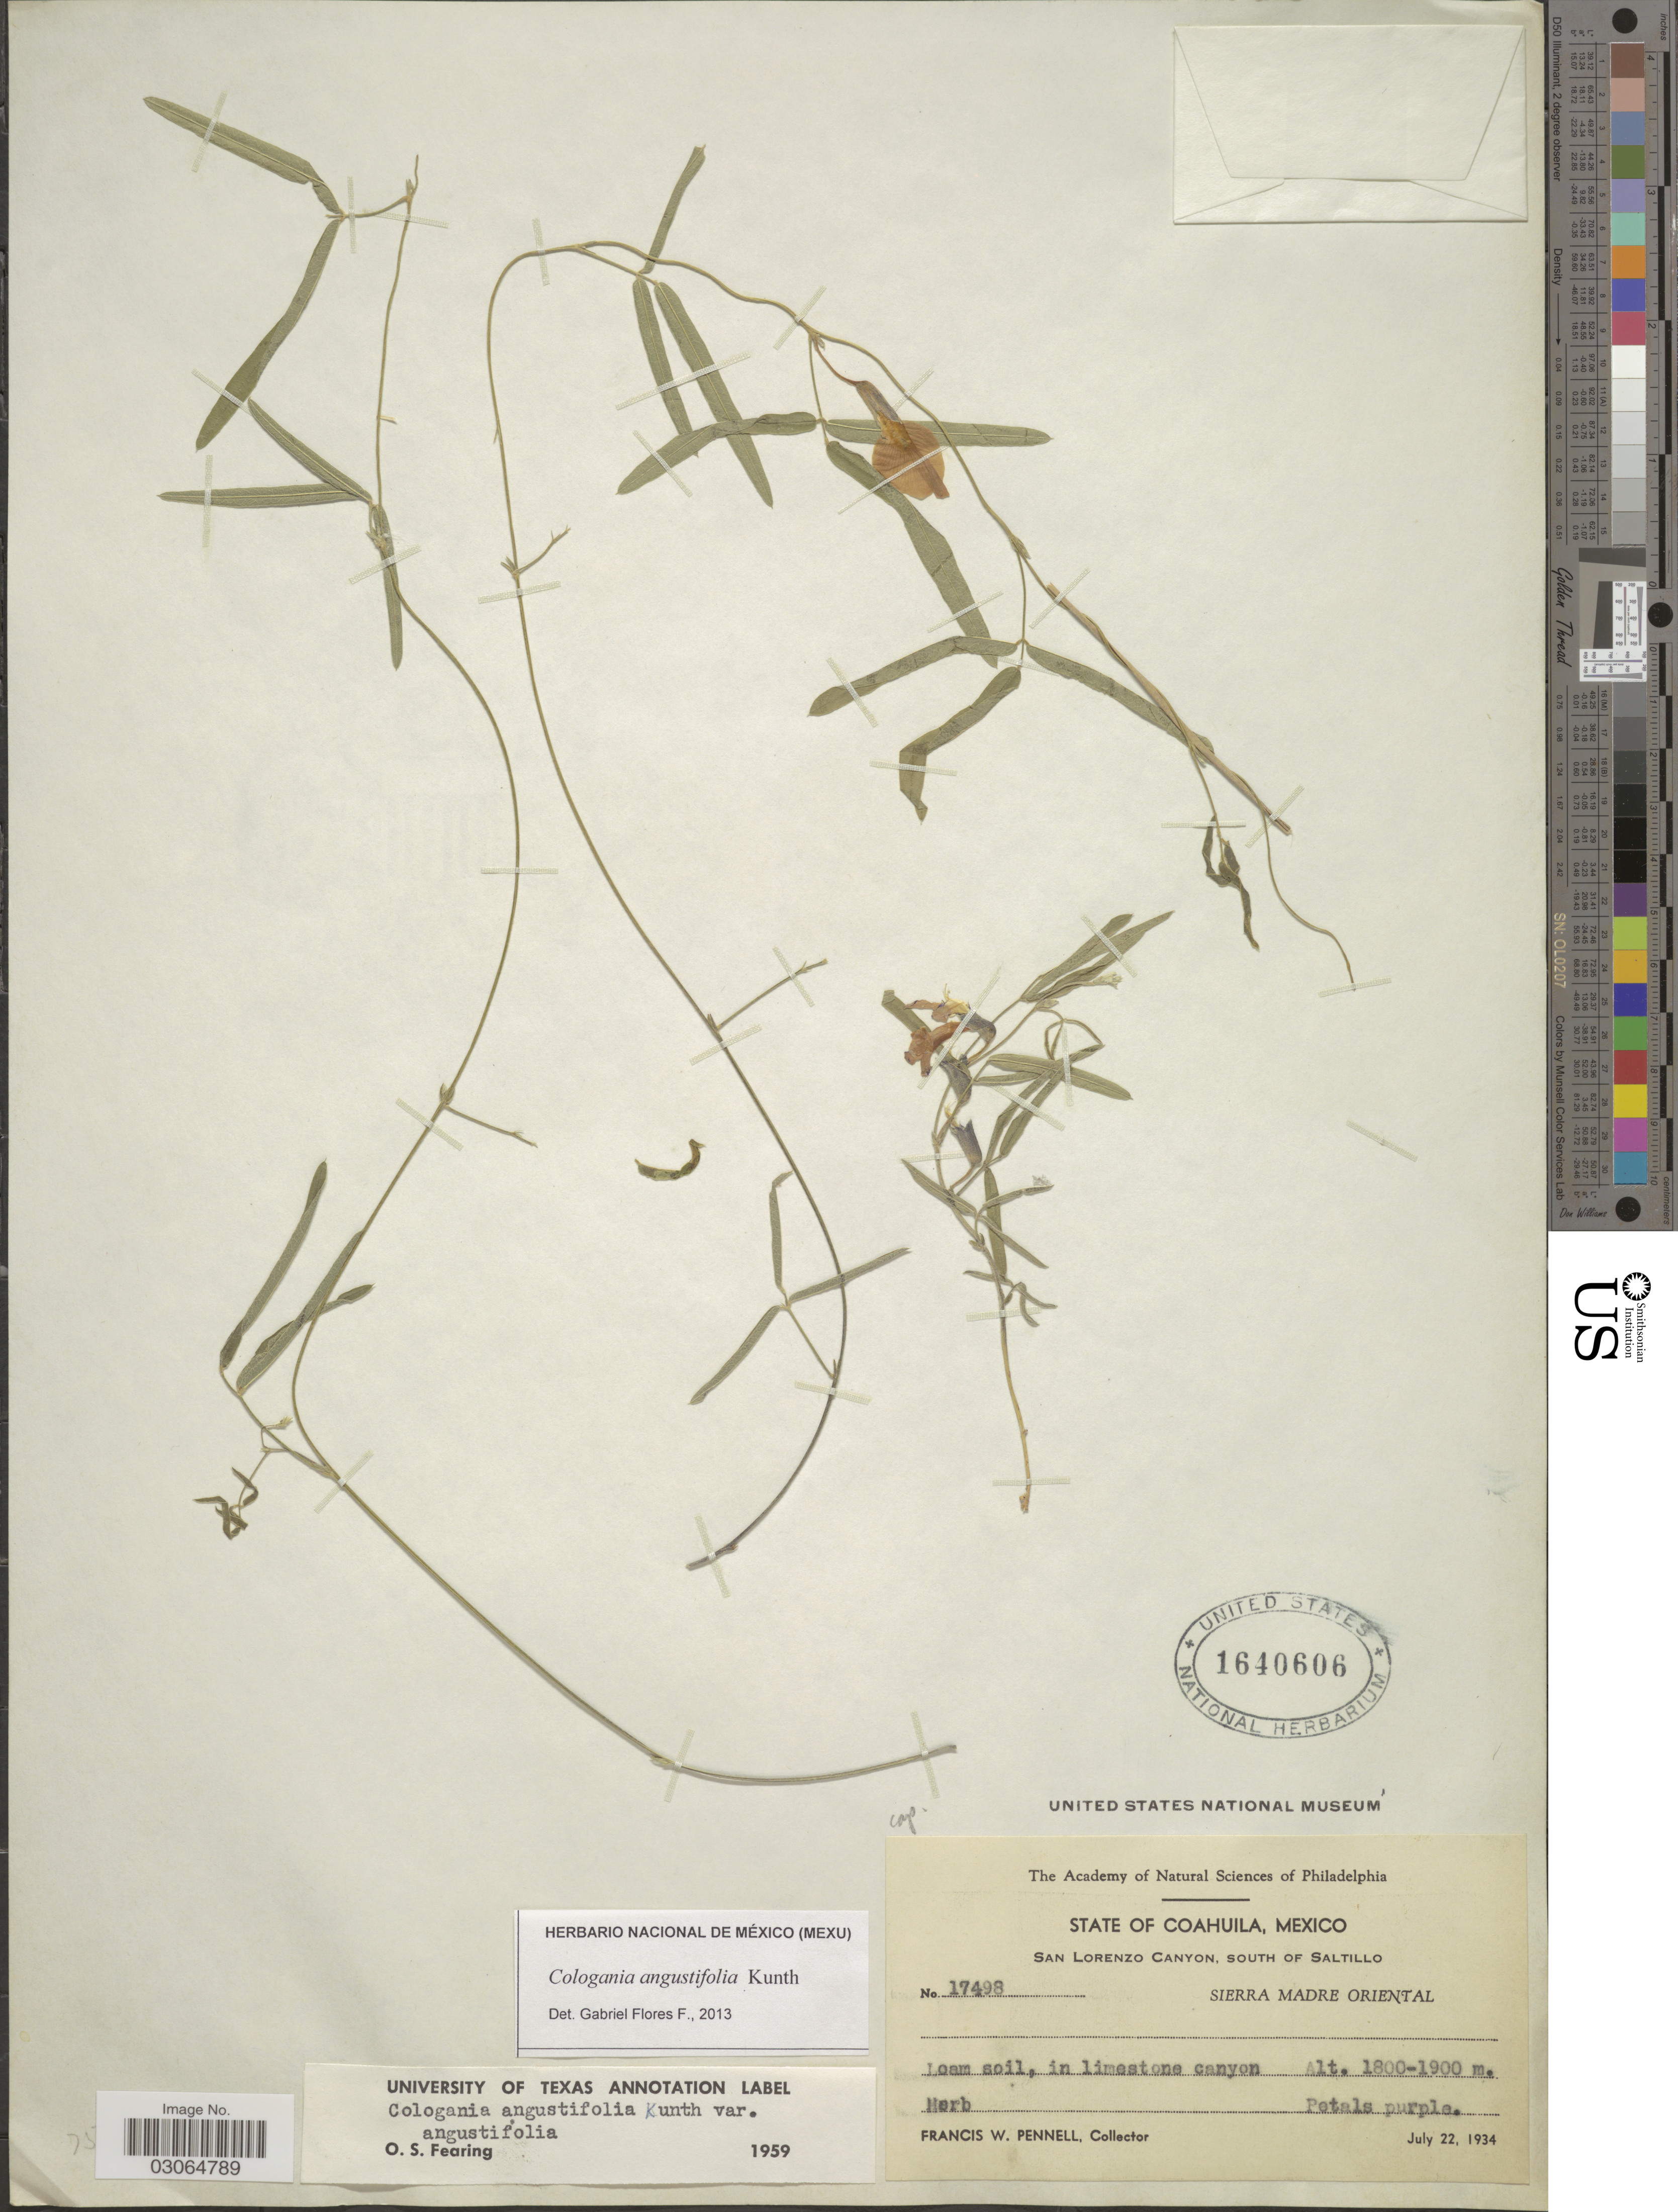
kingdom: Plantae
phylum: Tracheophyta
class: Magnoliopsida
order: Fabales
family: Fabaceae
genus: Cologania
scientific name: Cologania angustifolia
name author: Kunth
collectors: F. W. Pennell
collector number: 17498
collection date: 1934-07-22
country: Mexico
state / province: Coahuila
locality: San Lorenzo Canyon, South of Saltillo. Sierra Madre Oriental.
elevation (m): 1800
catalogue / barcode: US 1640606